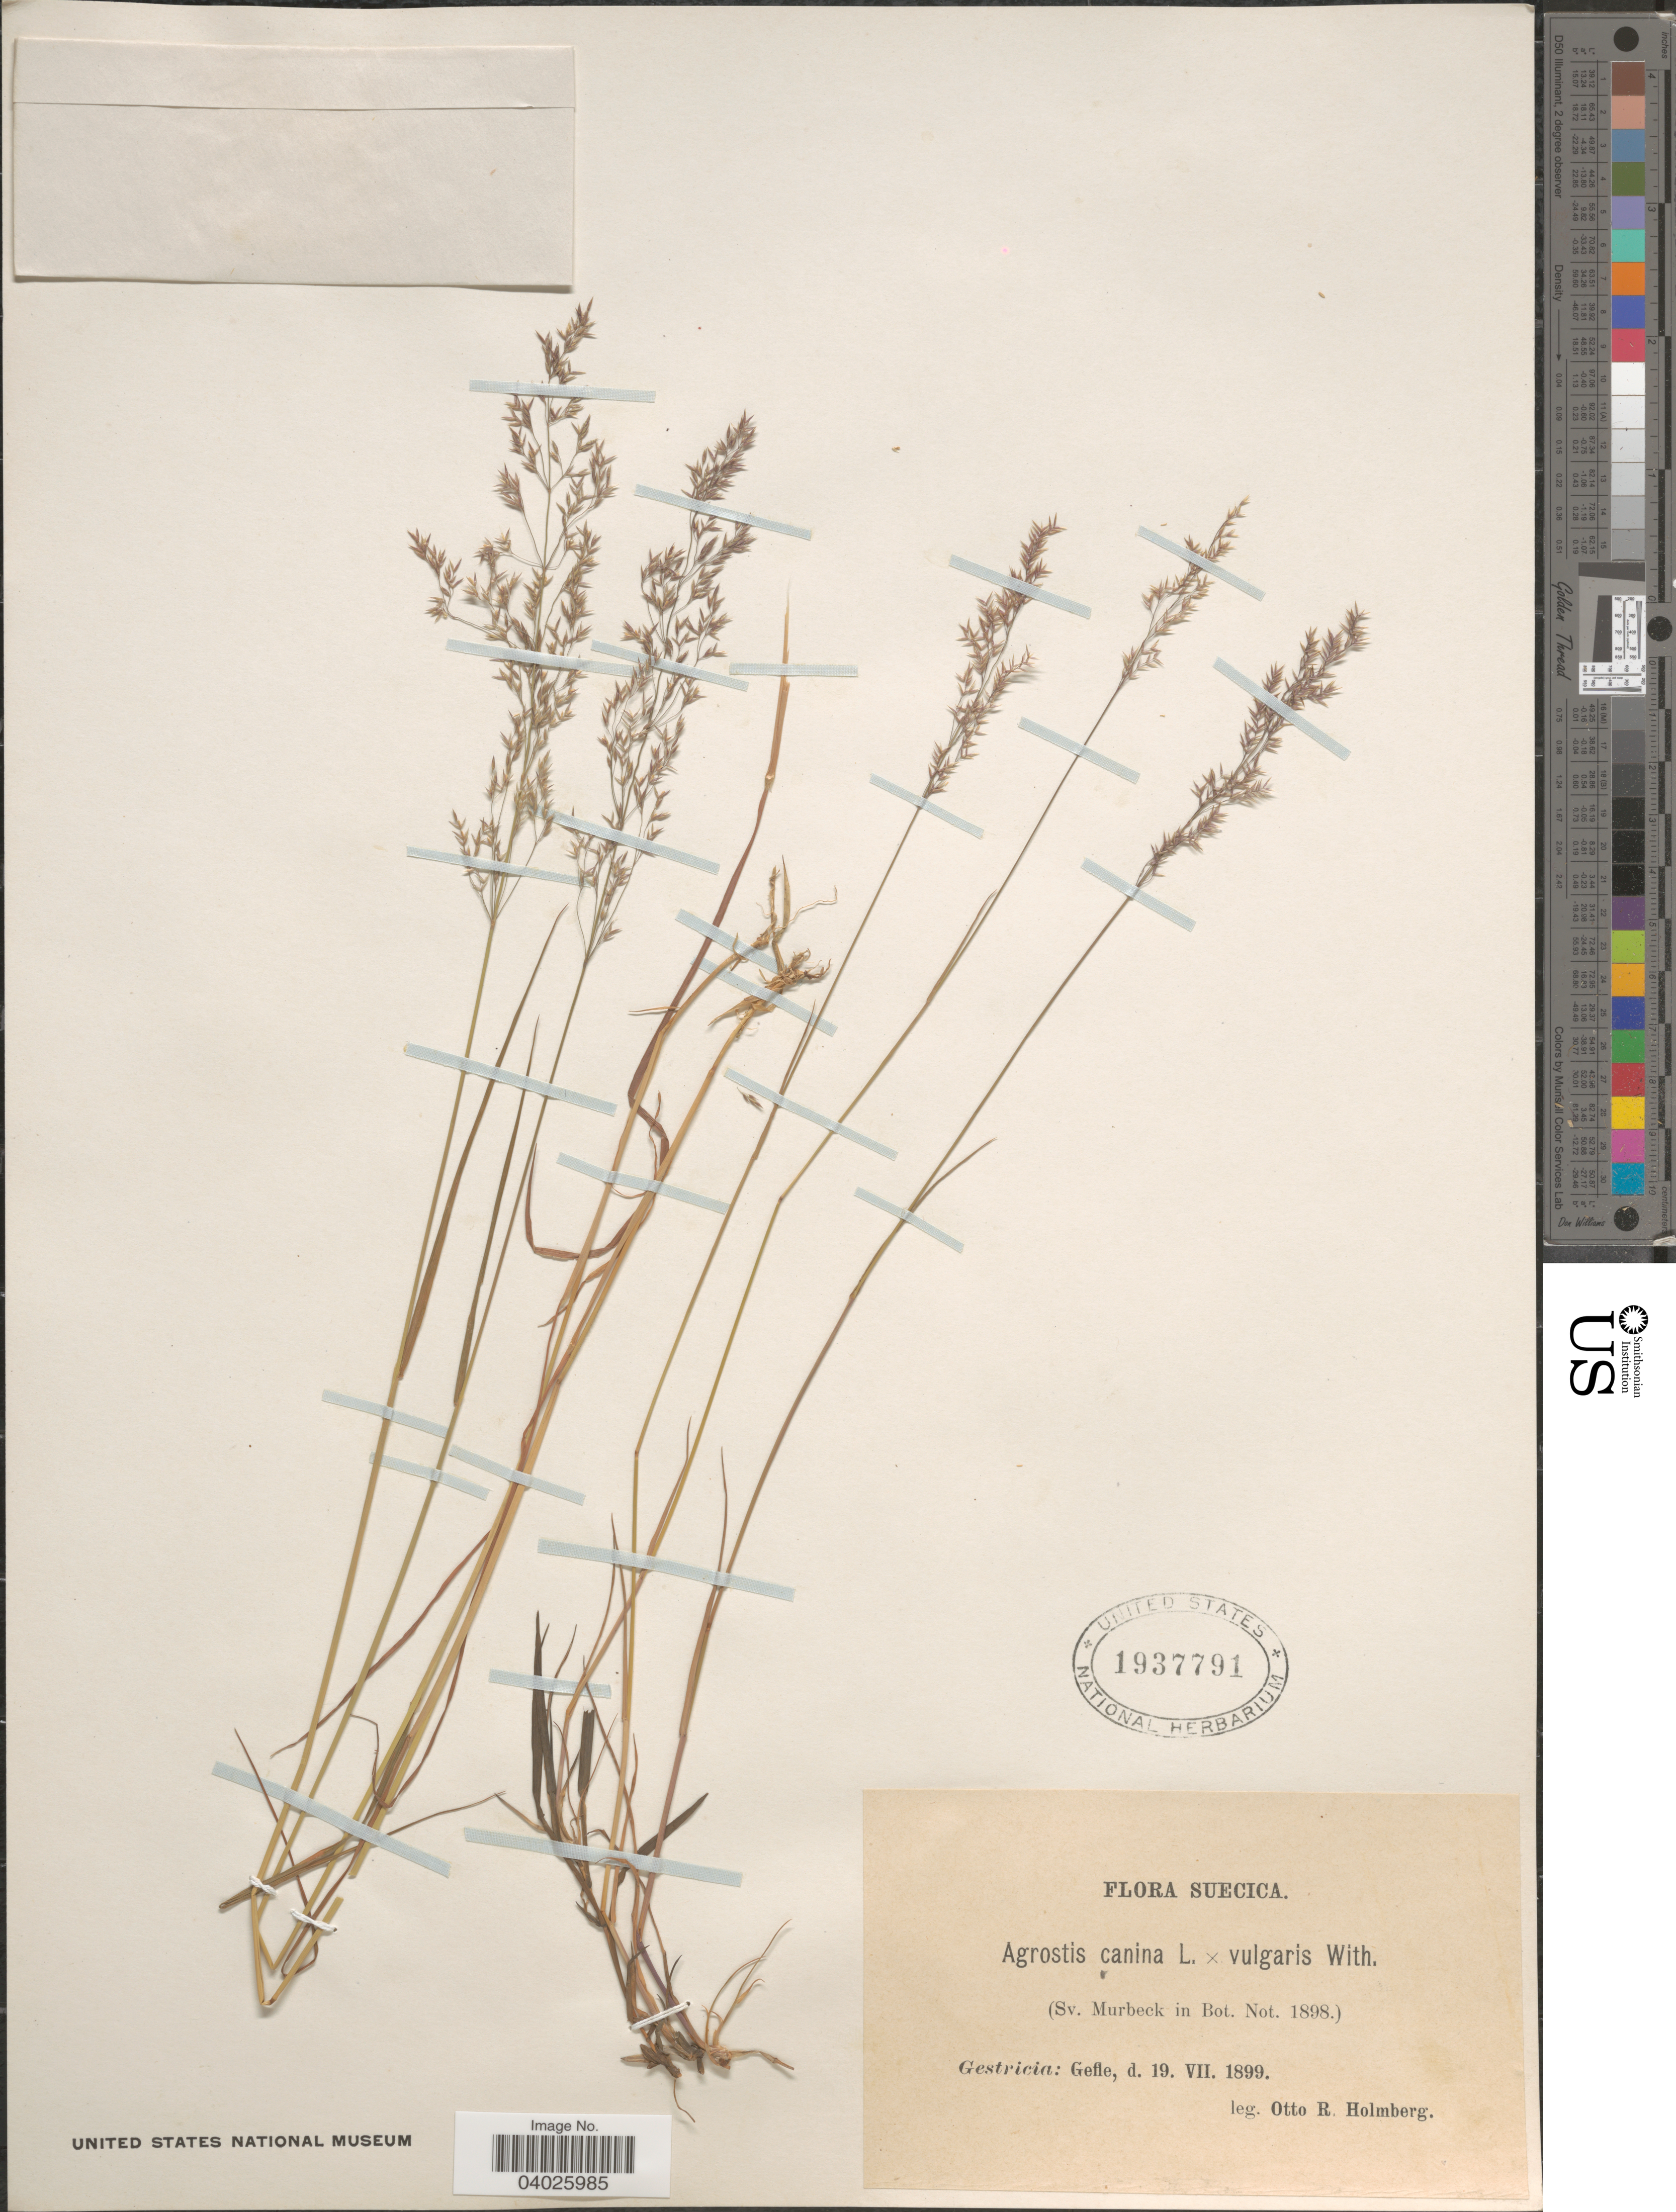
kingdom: Plantae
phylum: Tracheophyta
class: Liliopsida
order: Poales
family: Poaceae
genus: Agrostis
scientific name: Agrostis sp.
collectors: O. Holmberg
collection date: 1899-07-19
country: Sweden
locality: Suecica. Gestricia: Gefle.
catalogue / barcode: US 1937791